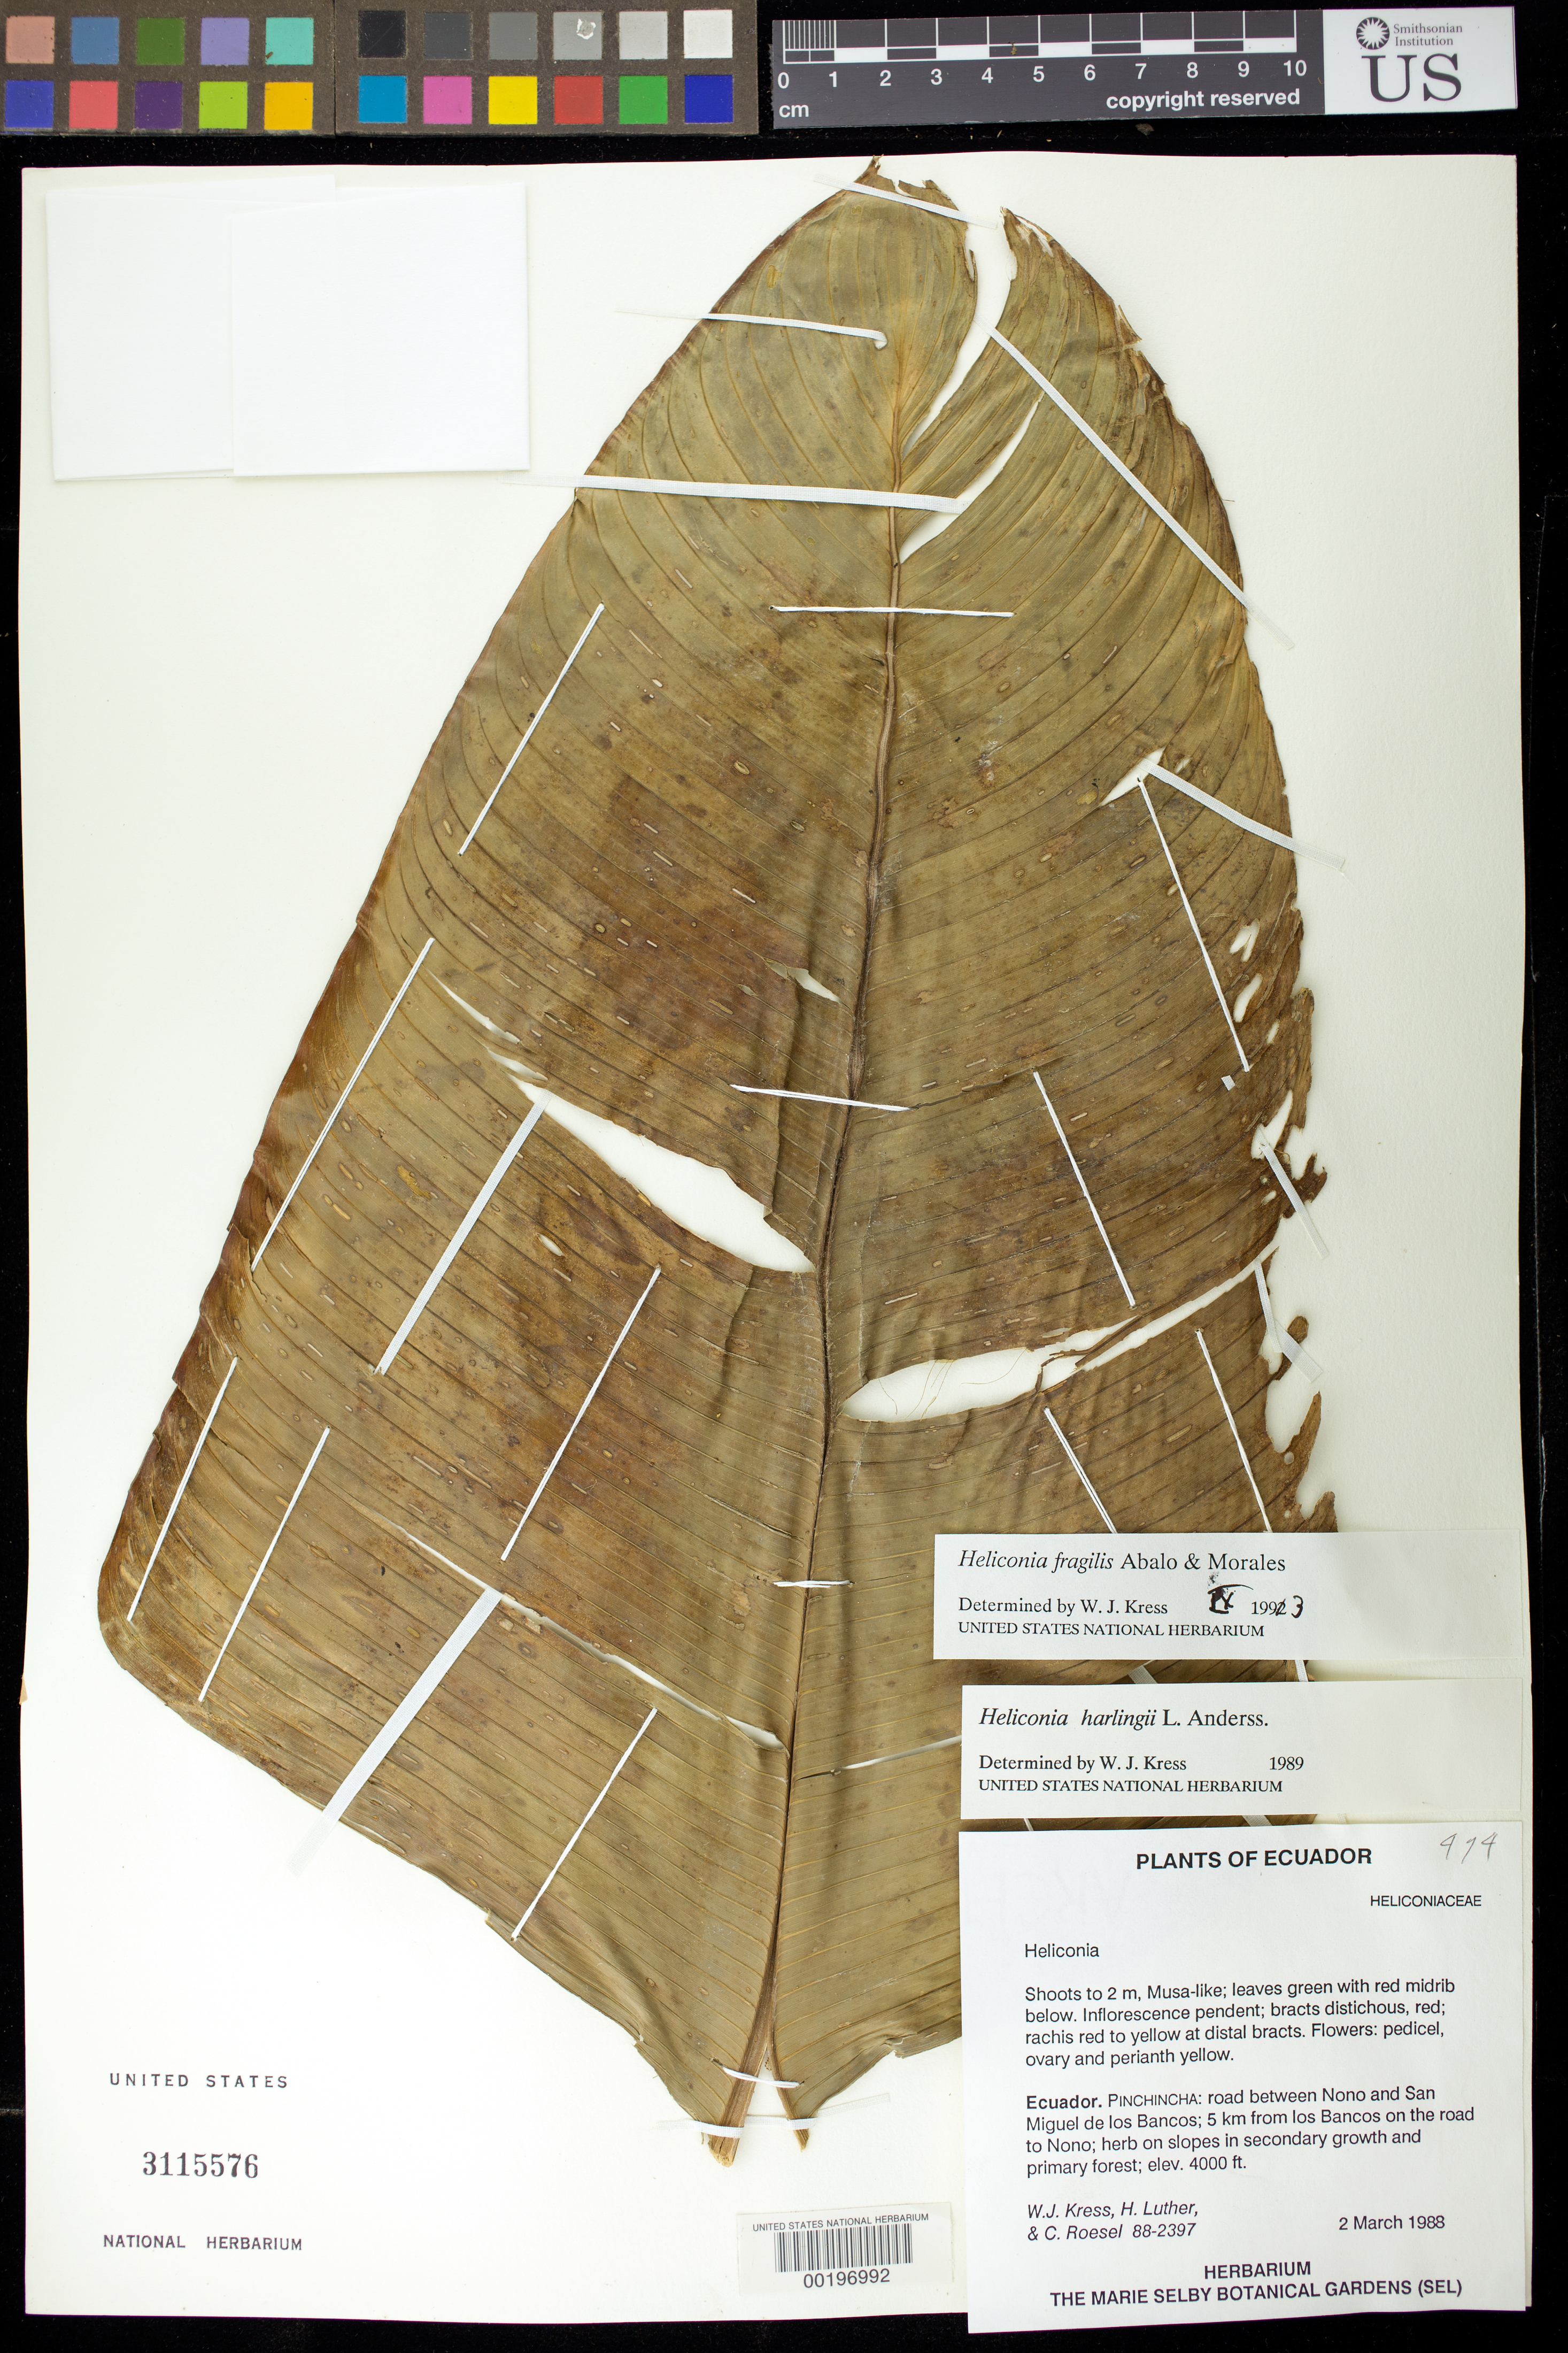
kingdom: Plantae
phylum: Tracheophyta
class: Liliopsida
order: Zingiberales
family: Heliconiaceae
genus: Heliconia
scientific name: Heliconia fragilis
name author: Abalo & G. Morales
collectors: W. J. Kress, Harry E. Luther & C. S. Roesel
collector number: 88-2397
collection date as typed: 02 Mar 1988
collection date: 1988-03-02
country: Ecuador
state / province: Pichincha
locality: Between nono and Sal Miguel de los Bancos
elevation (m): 1219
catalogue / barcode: US 3115576